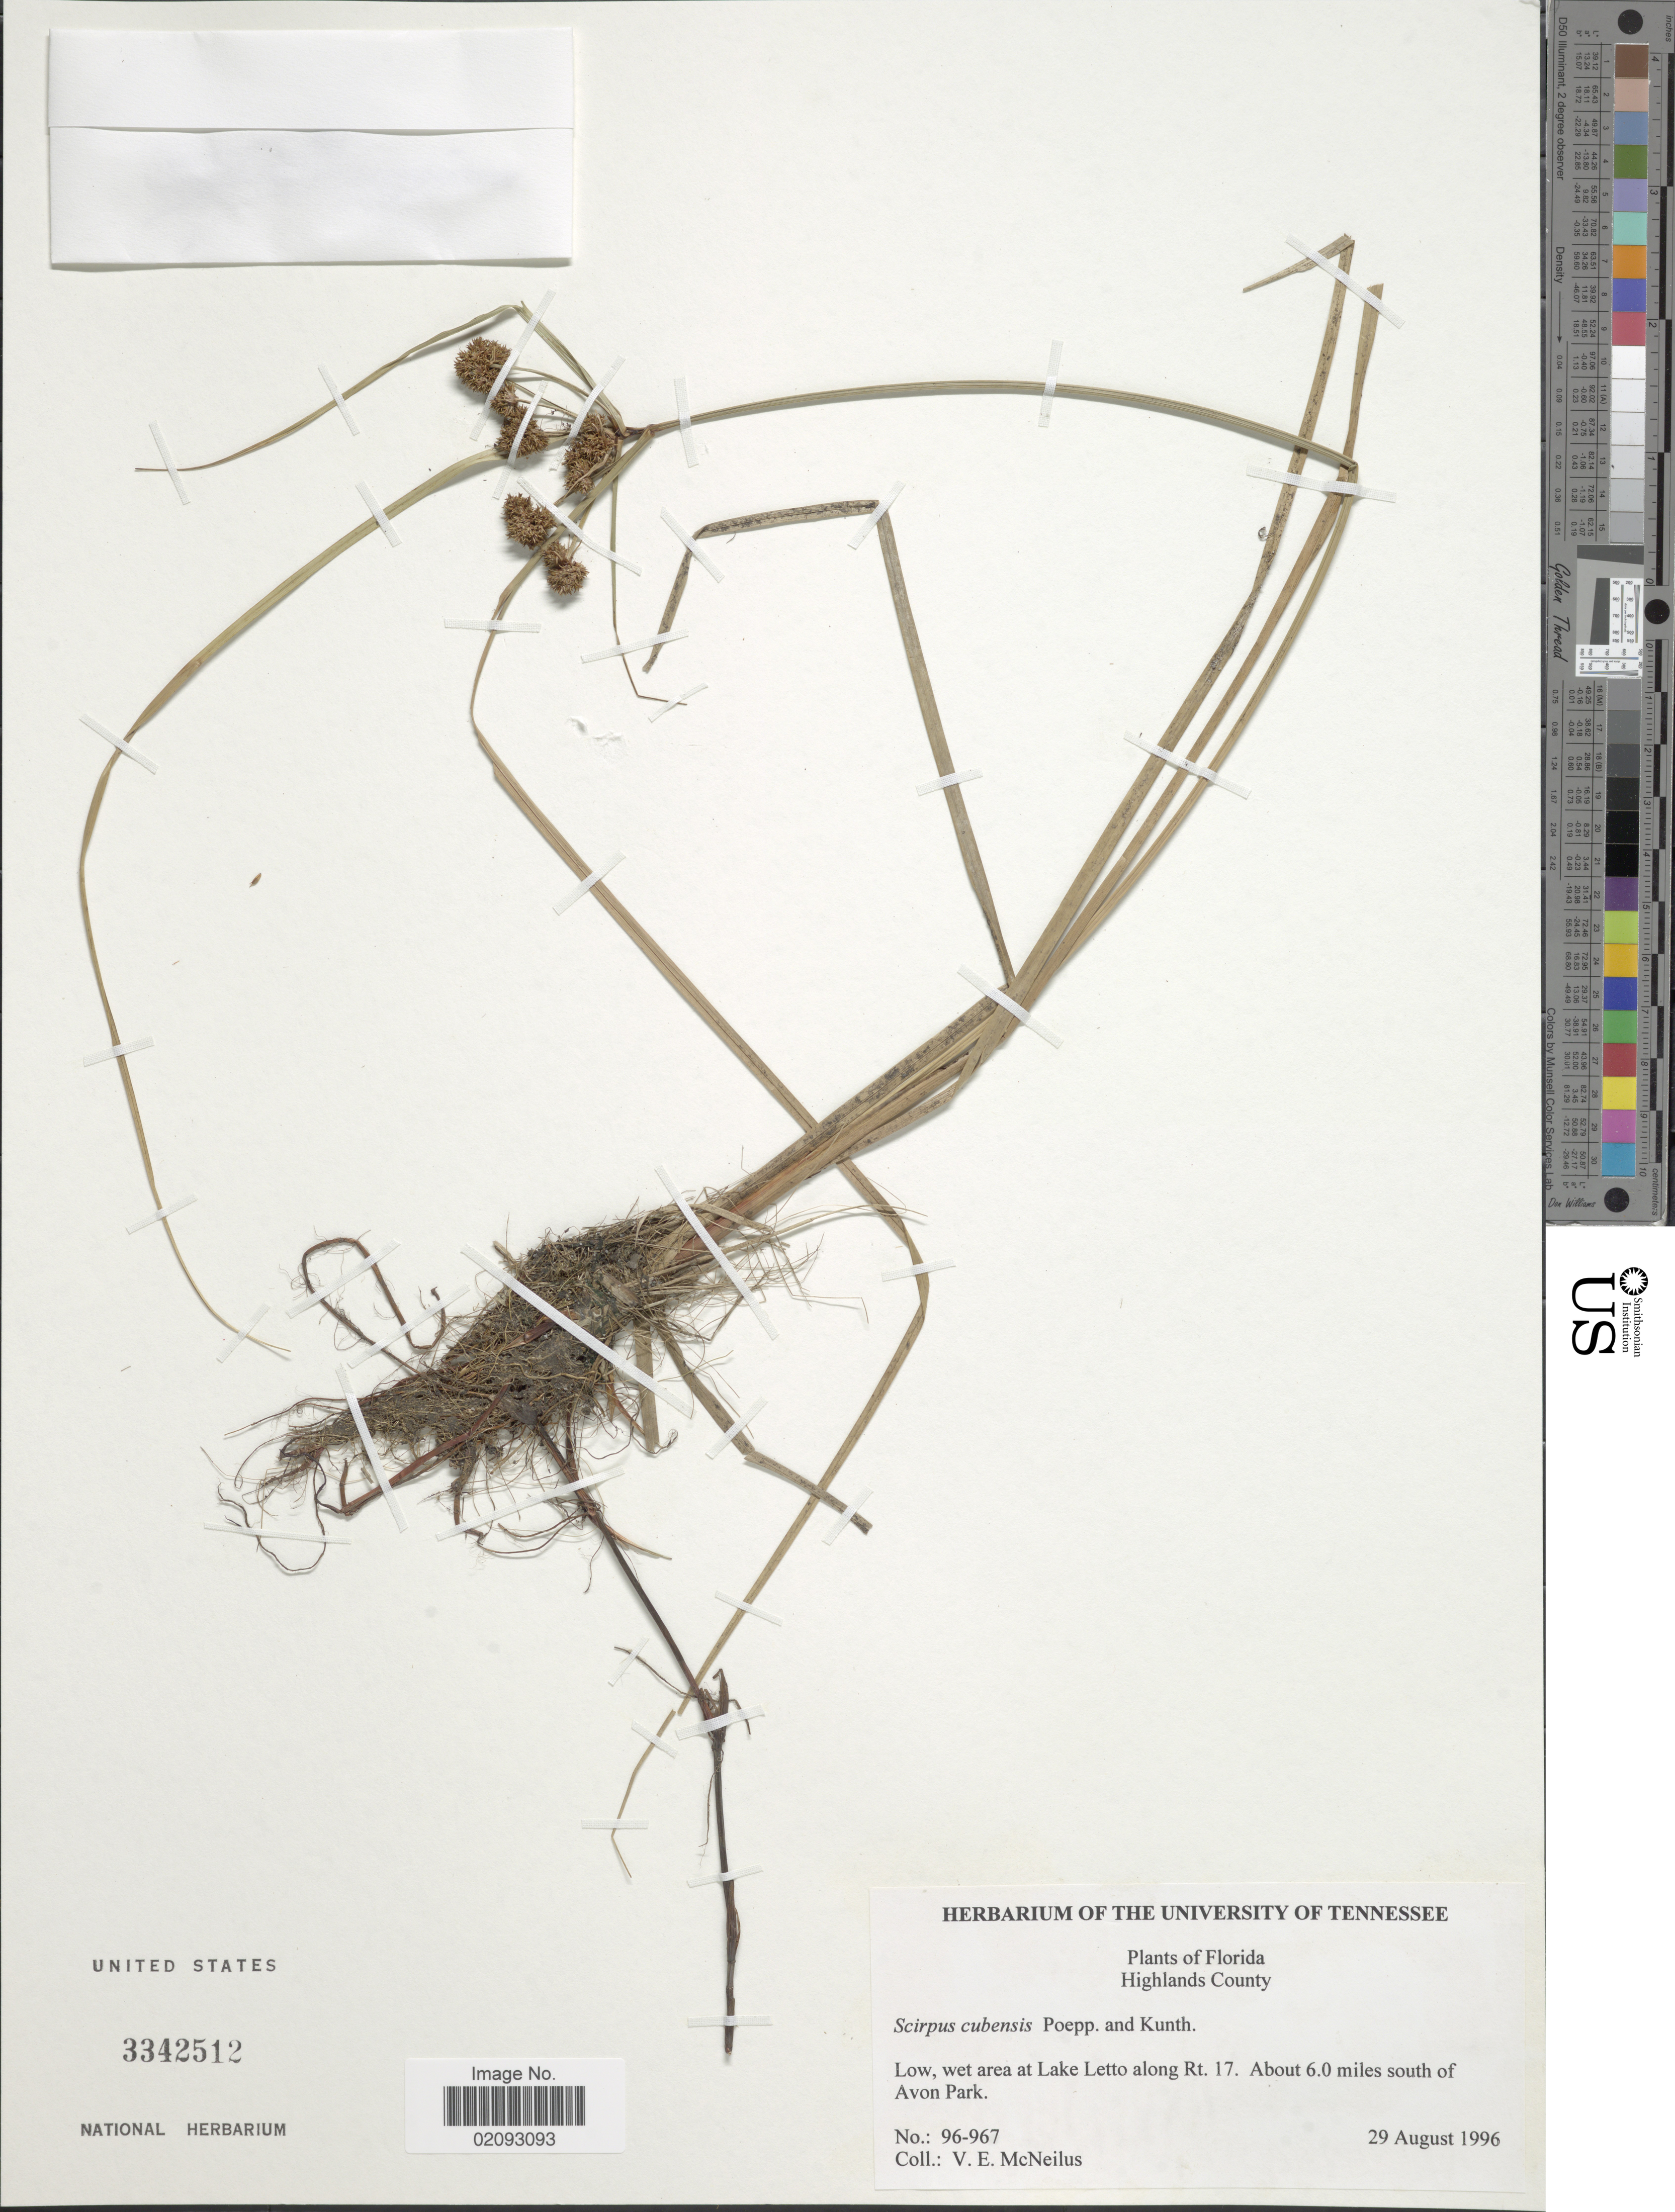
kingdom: Plantae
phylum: Tracheophyta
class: Liliopsida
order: Poales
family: Cyperaceae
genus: Cyperus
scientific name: Cyperus blepharoleptos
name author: Steud.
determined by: Strong, Mark T., (BOT), Smithsonian Institution - National Museum of Natural History (UNITED STATES)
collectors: V. Mcneilus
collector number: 96-967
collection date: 1996-08-29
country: United States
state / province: Florida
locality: Highlands County, Low, wet area at Lake Letto along Rt. 17. About 6.0 miles south of Avon Park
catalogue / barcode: US 3342512